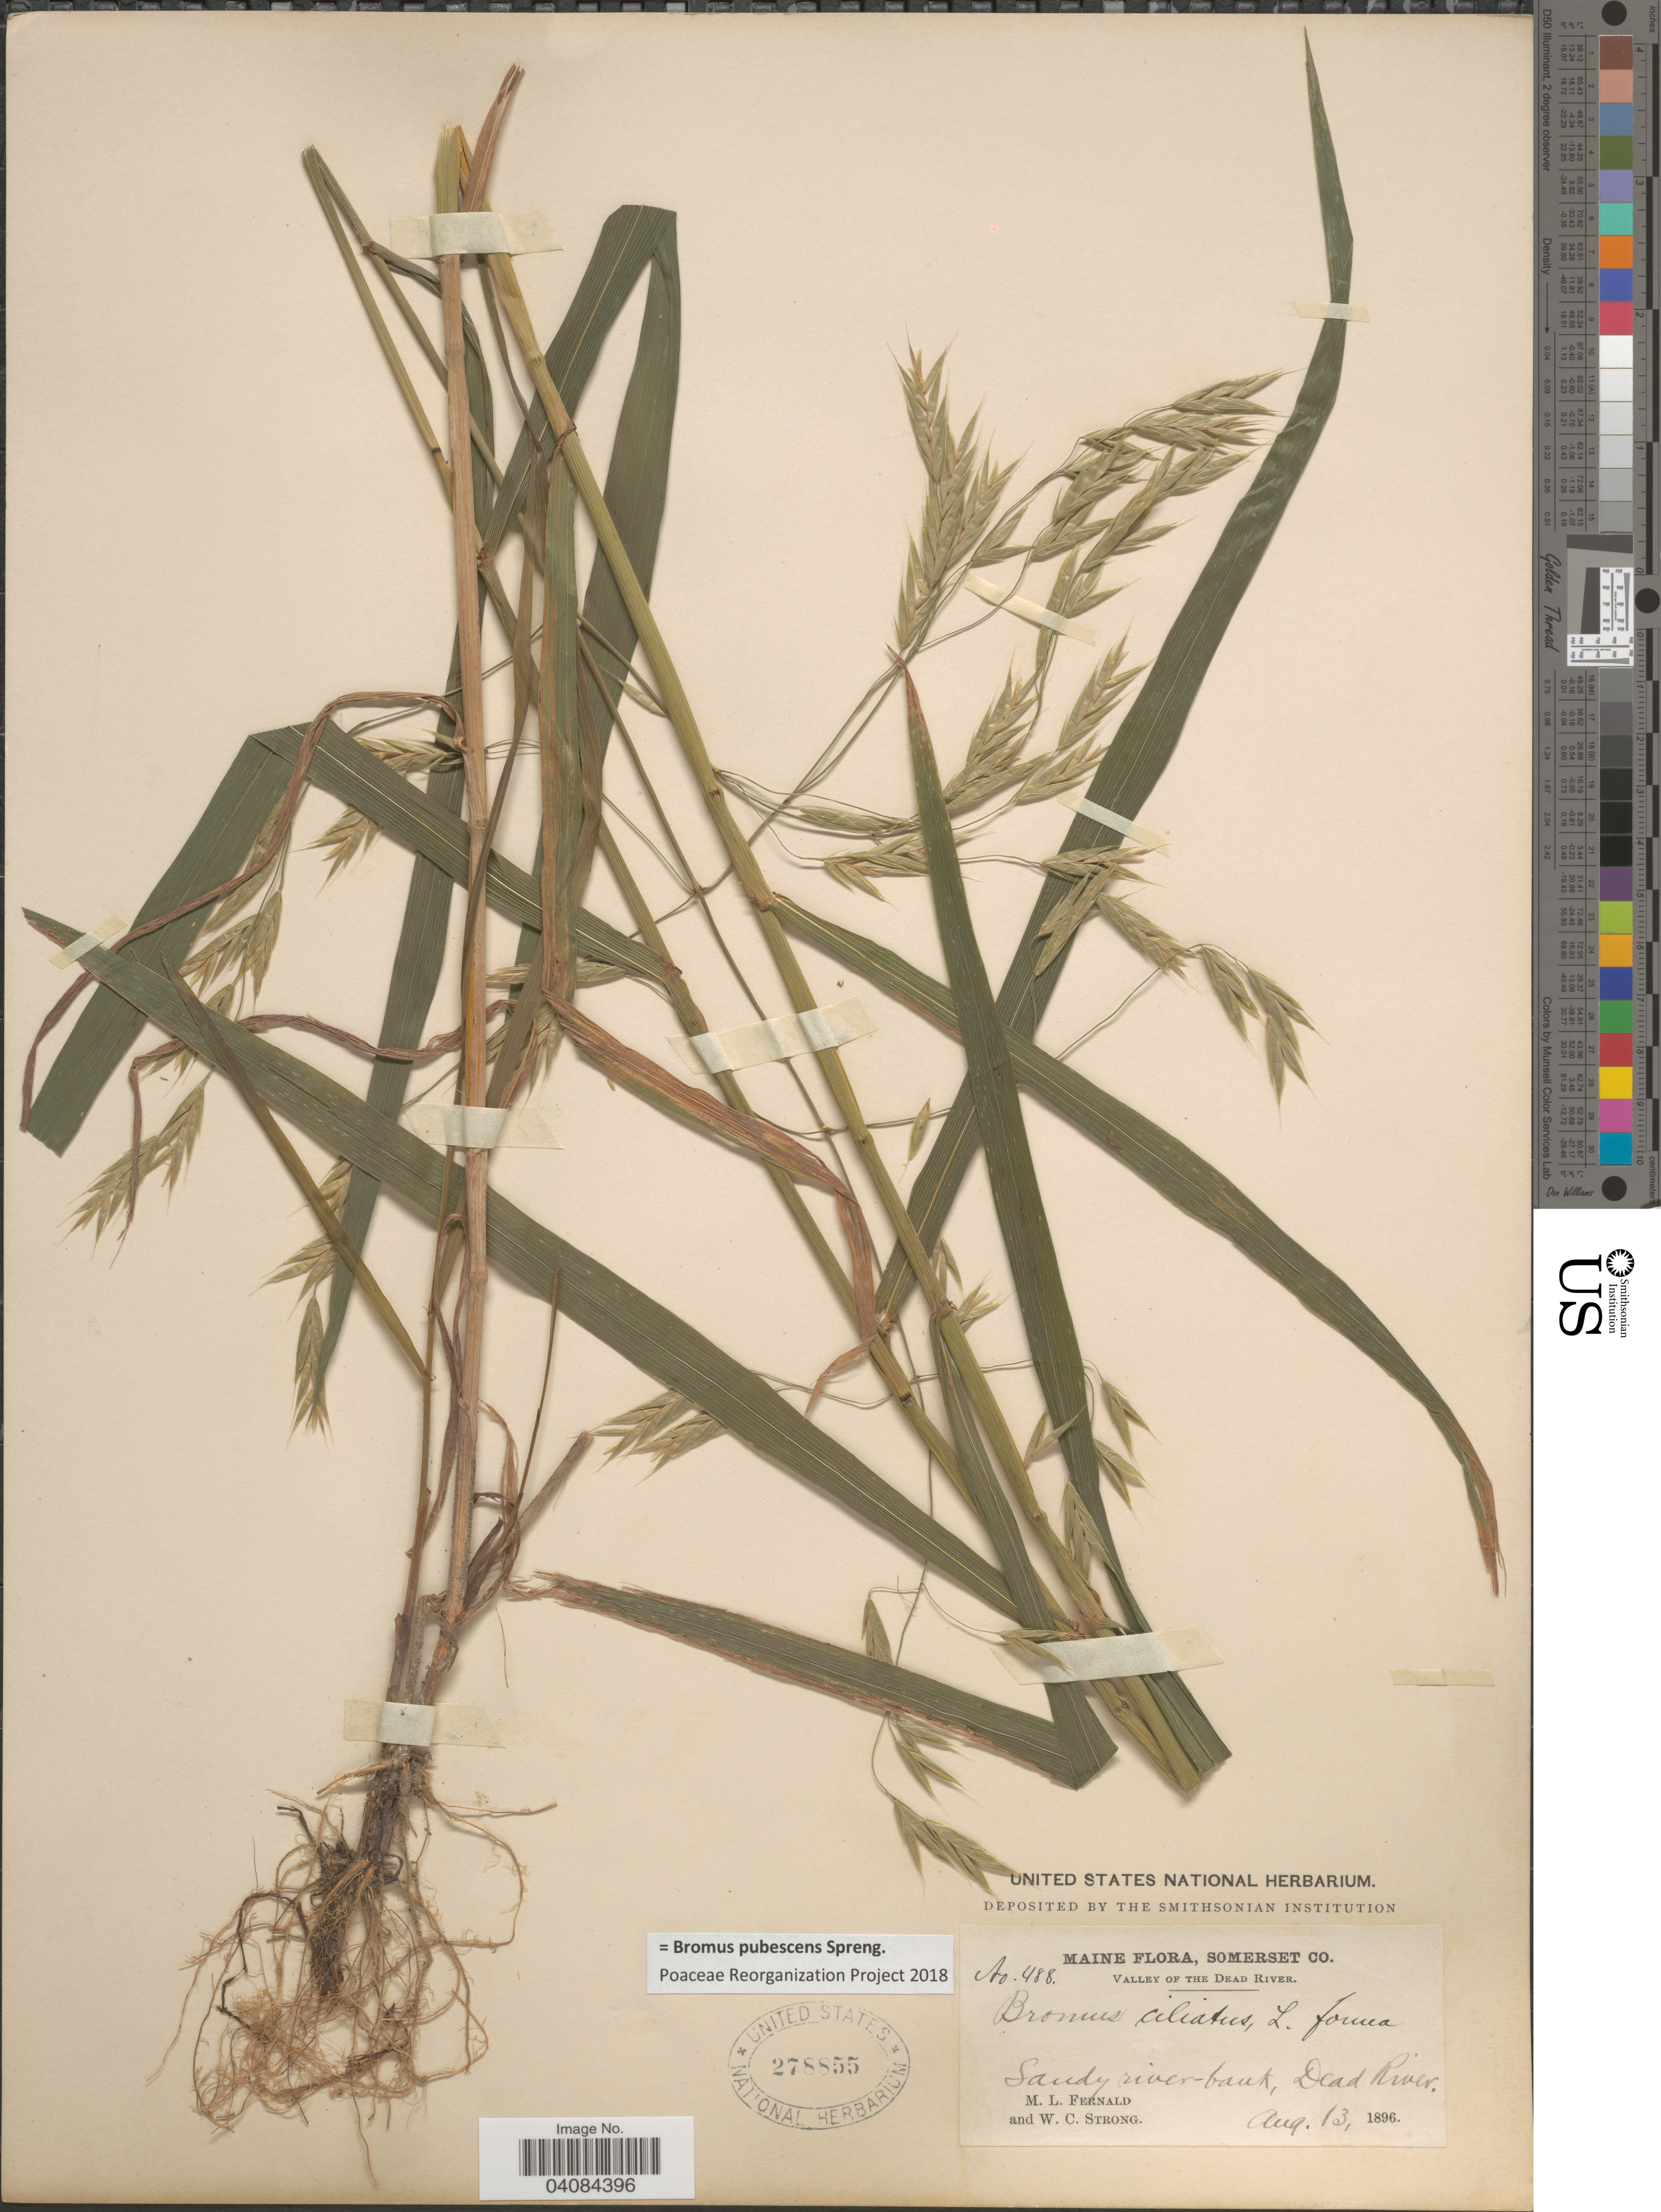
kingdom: Plantae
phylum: Tracheophyta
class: Liliopsida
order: Poales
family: Poaceae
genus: Bromus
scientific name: Bromus pubescens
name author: Muhl. ex Willd.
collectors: M. L. Fernald & W. C. Strong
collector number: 488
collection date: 1896-08-13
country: United States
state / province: Maine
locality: Somerset Co. Valley of the Dead River. Sandy river-bank, Dead River.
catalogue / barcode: US 278855